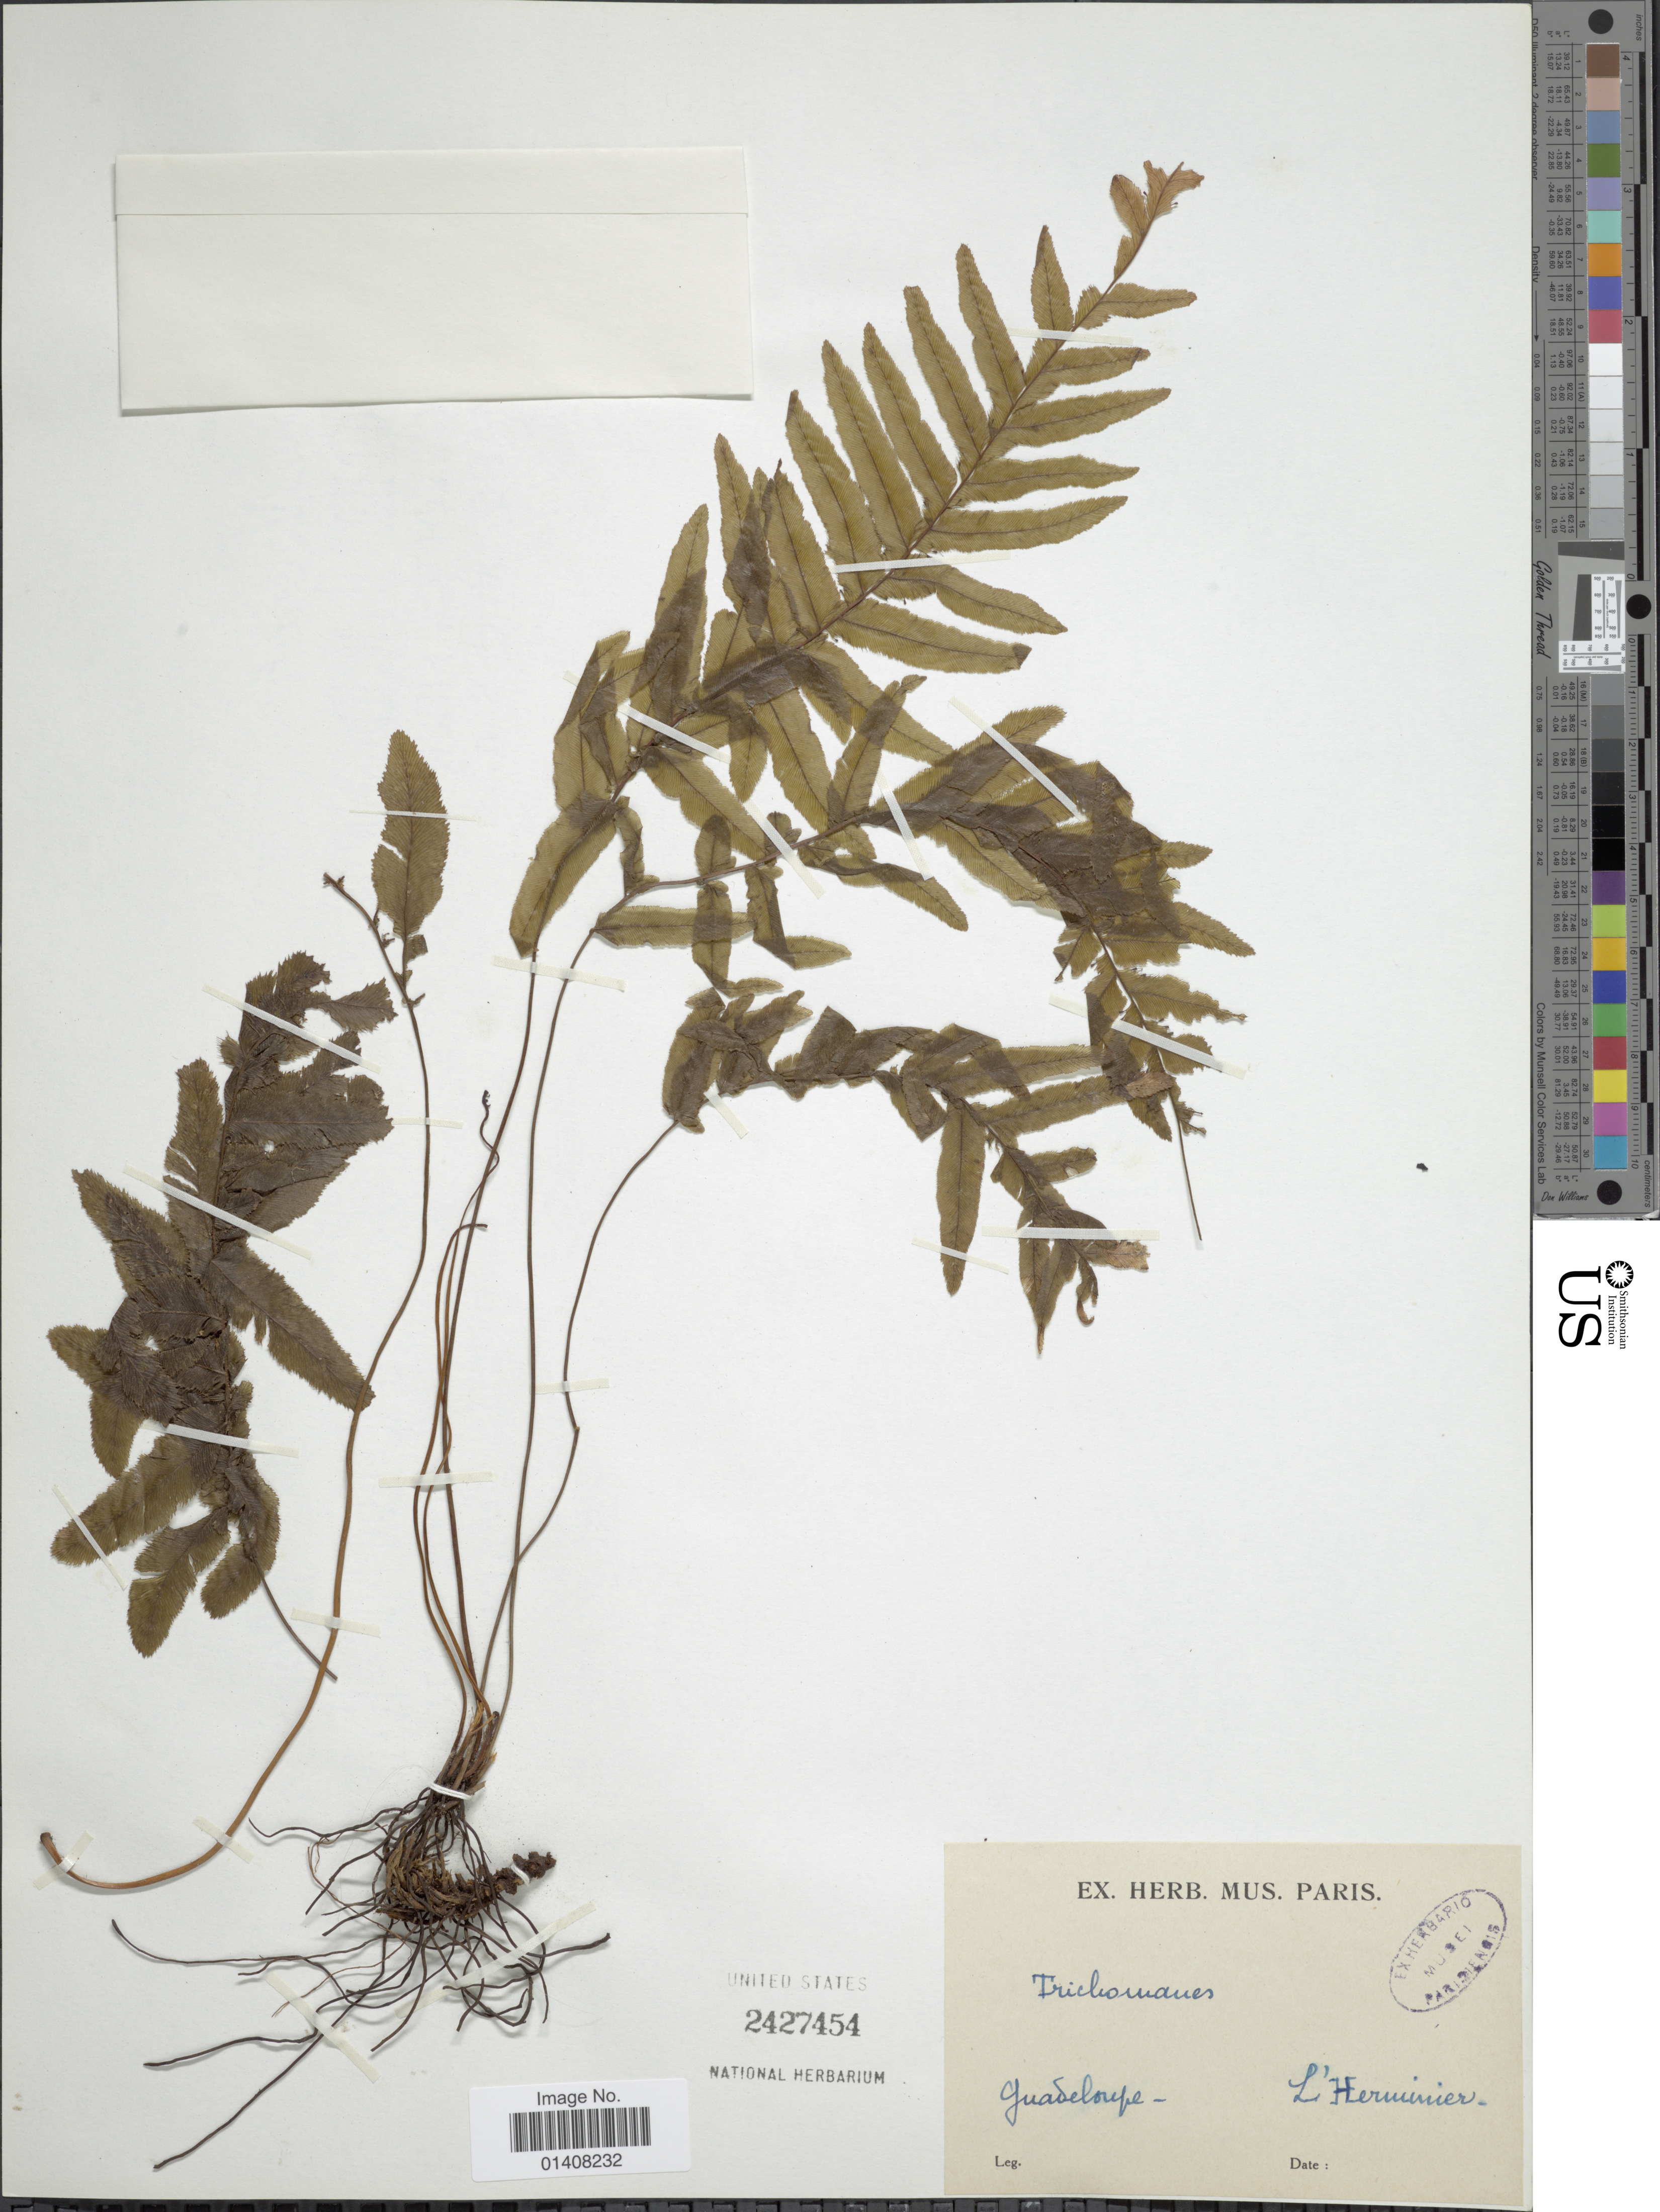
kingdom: Plantae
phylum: Tracheophyta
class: Polypodiopsida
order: Hymenophyllales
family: Hymenophyllaceae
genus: Trichomanes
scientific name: Trichomanes pinnatum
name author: Hedw.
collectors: -. L'Herminier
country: Guadeloupe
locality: Guadeloupe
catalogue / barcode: US 2427454